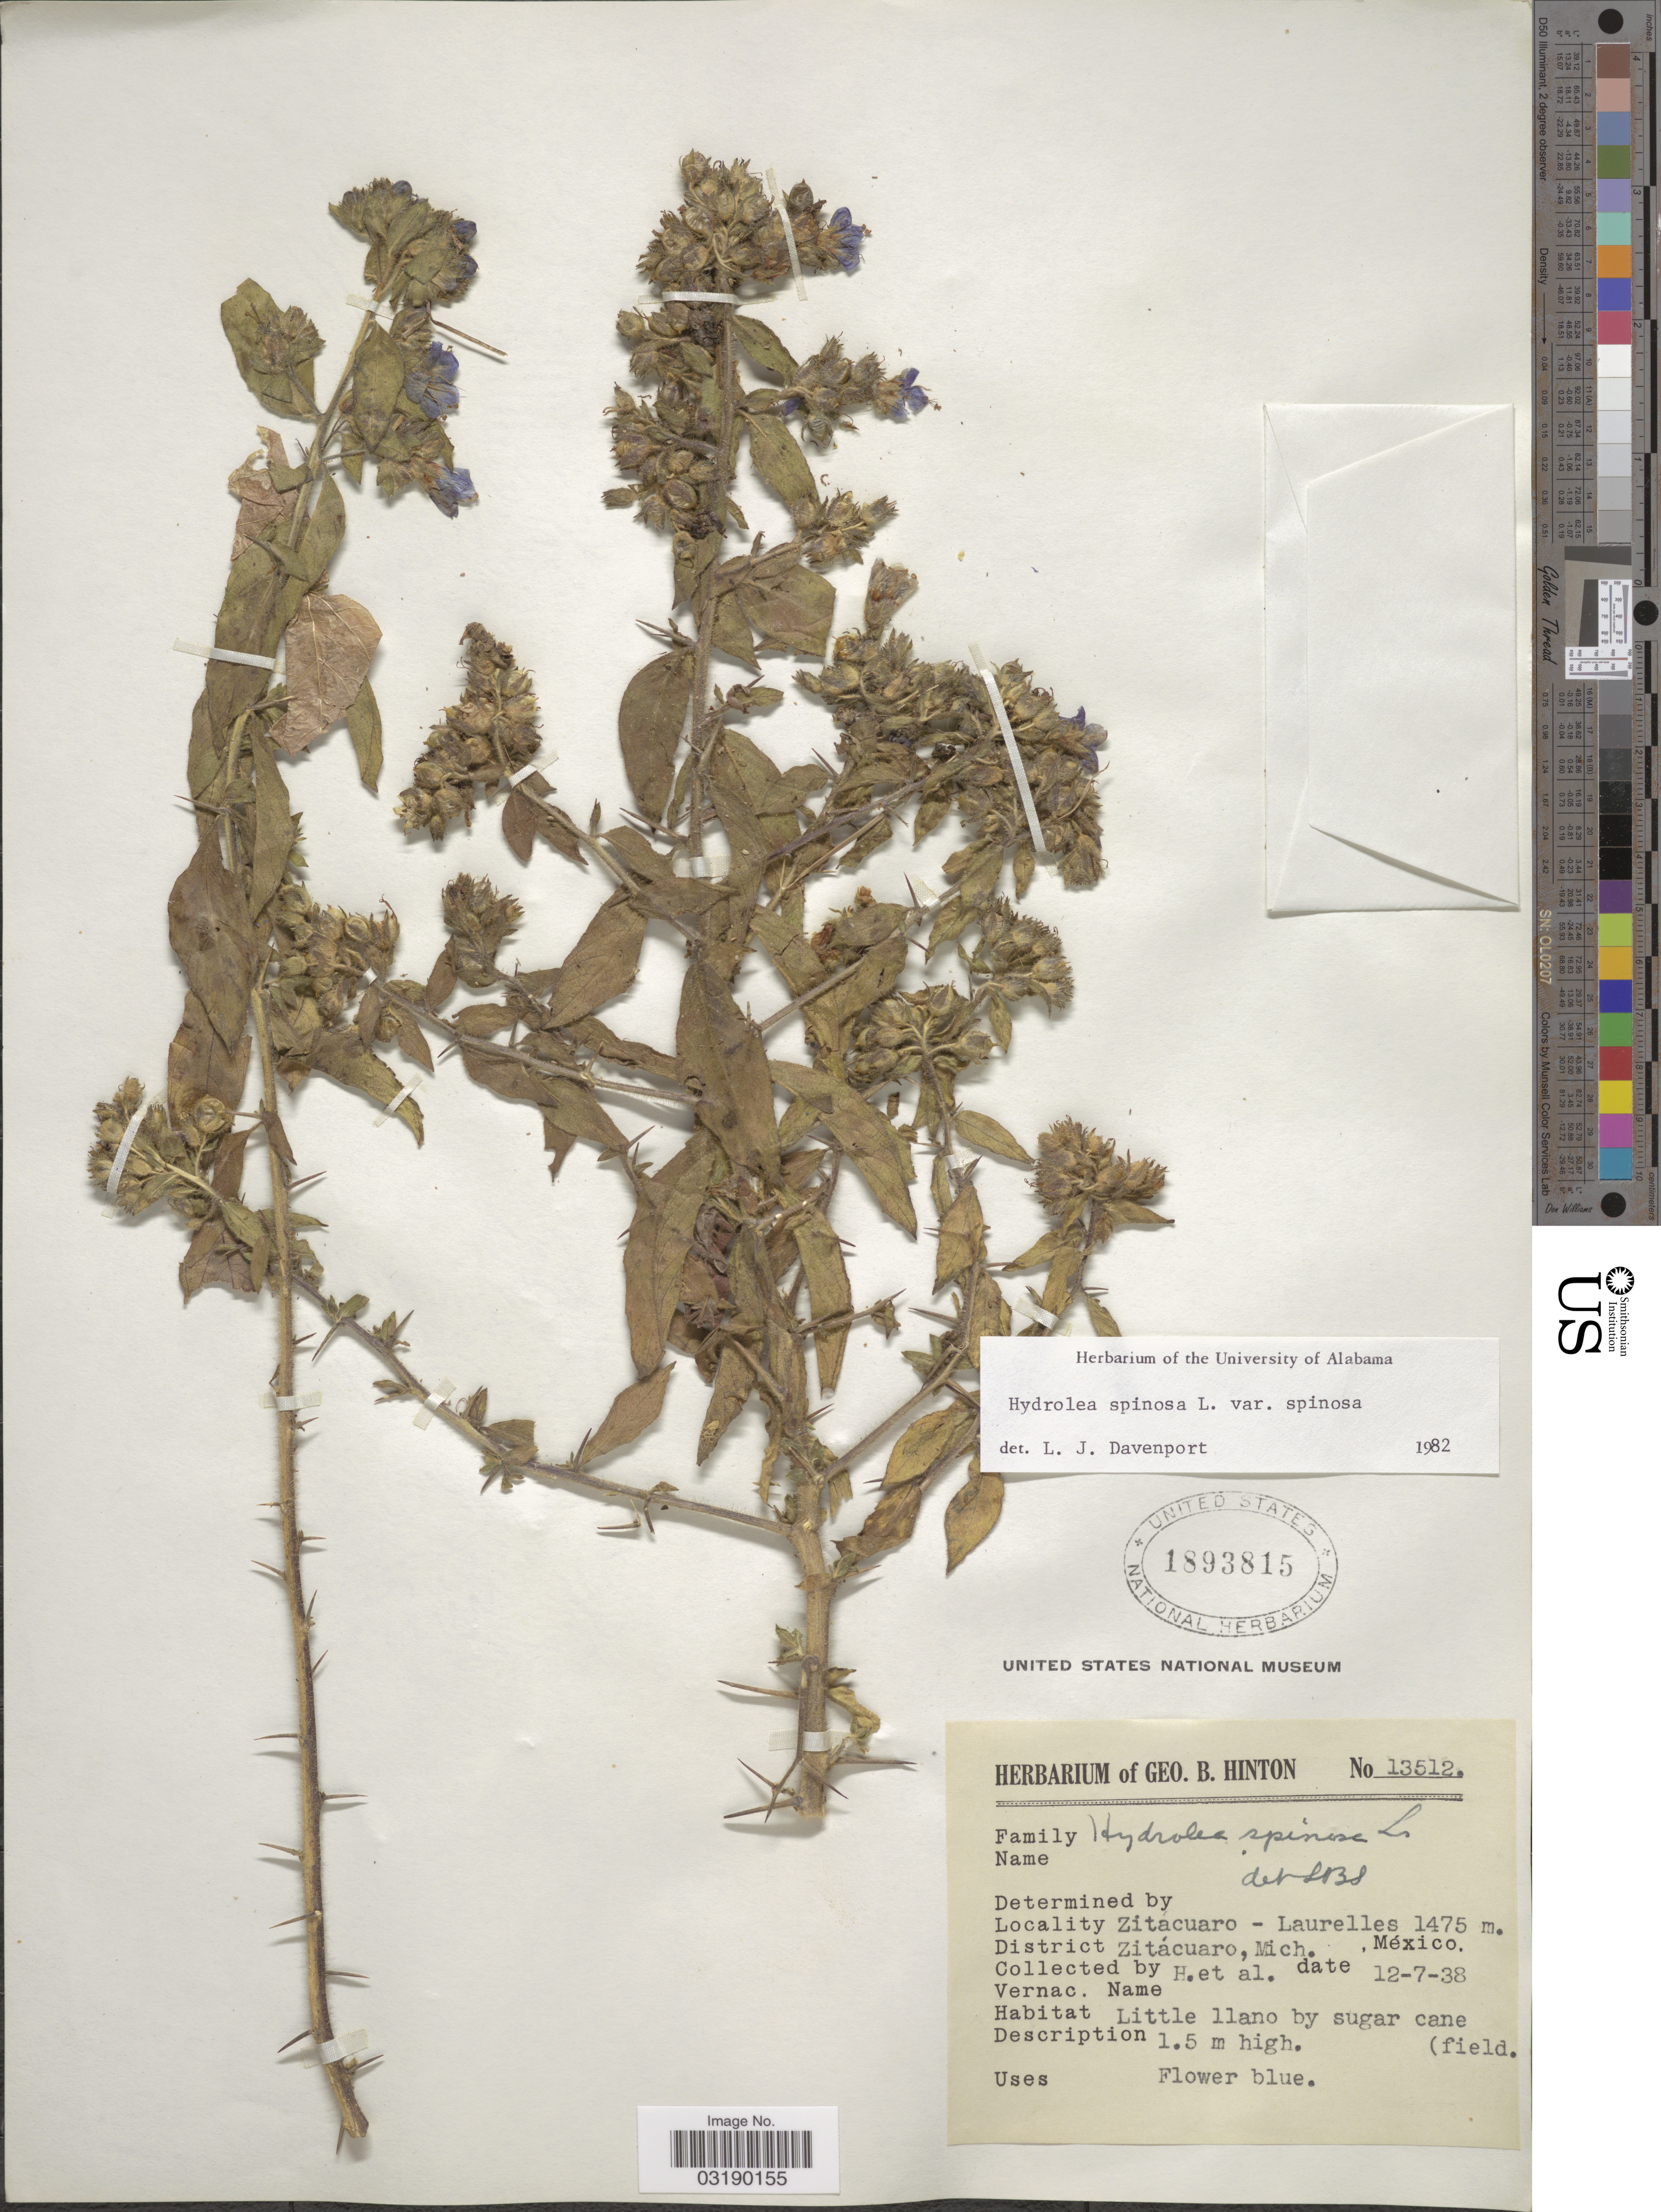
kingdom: Plantae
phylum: Tracheophyta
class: Magnoliopsida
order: Solanales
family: Hydroleaceae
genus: Hydrolea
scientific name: Hydrolea spinosa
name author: L.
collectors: G. B. Hinton & et al.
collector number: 13512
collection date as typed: Transcribed d/m/y: 12/7/38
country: Mexico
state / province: Michoacán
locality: Zitacuaro - Laurelles. District Zitácuaro, Mich. Little Llano by sugar canefield.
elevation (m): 1475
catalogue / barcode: US 1893815